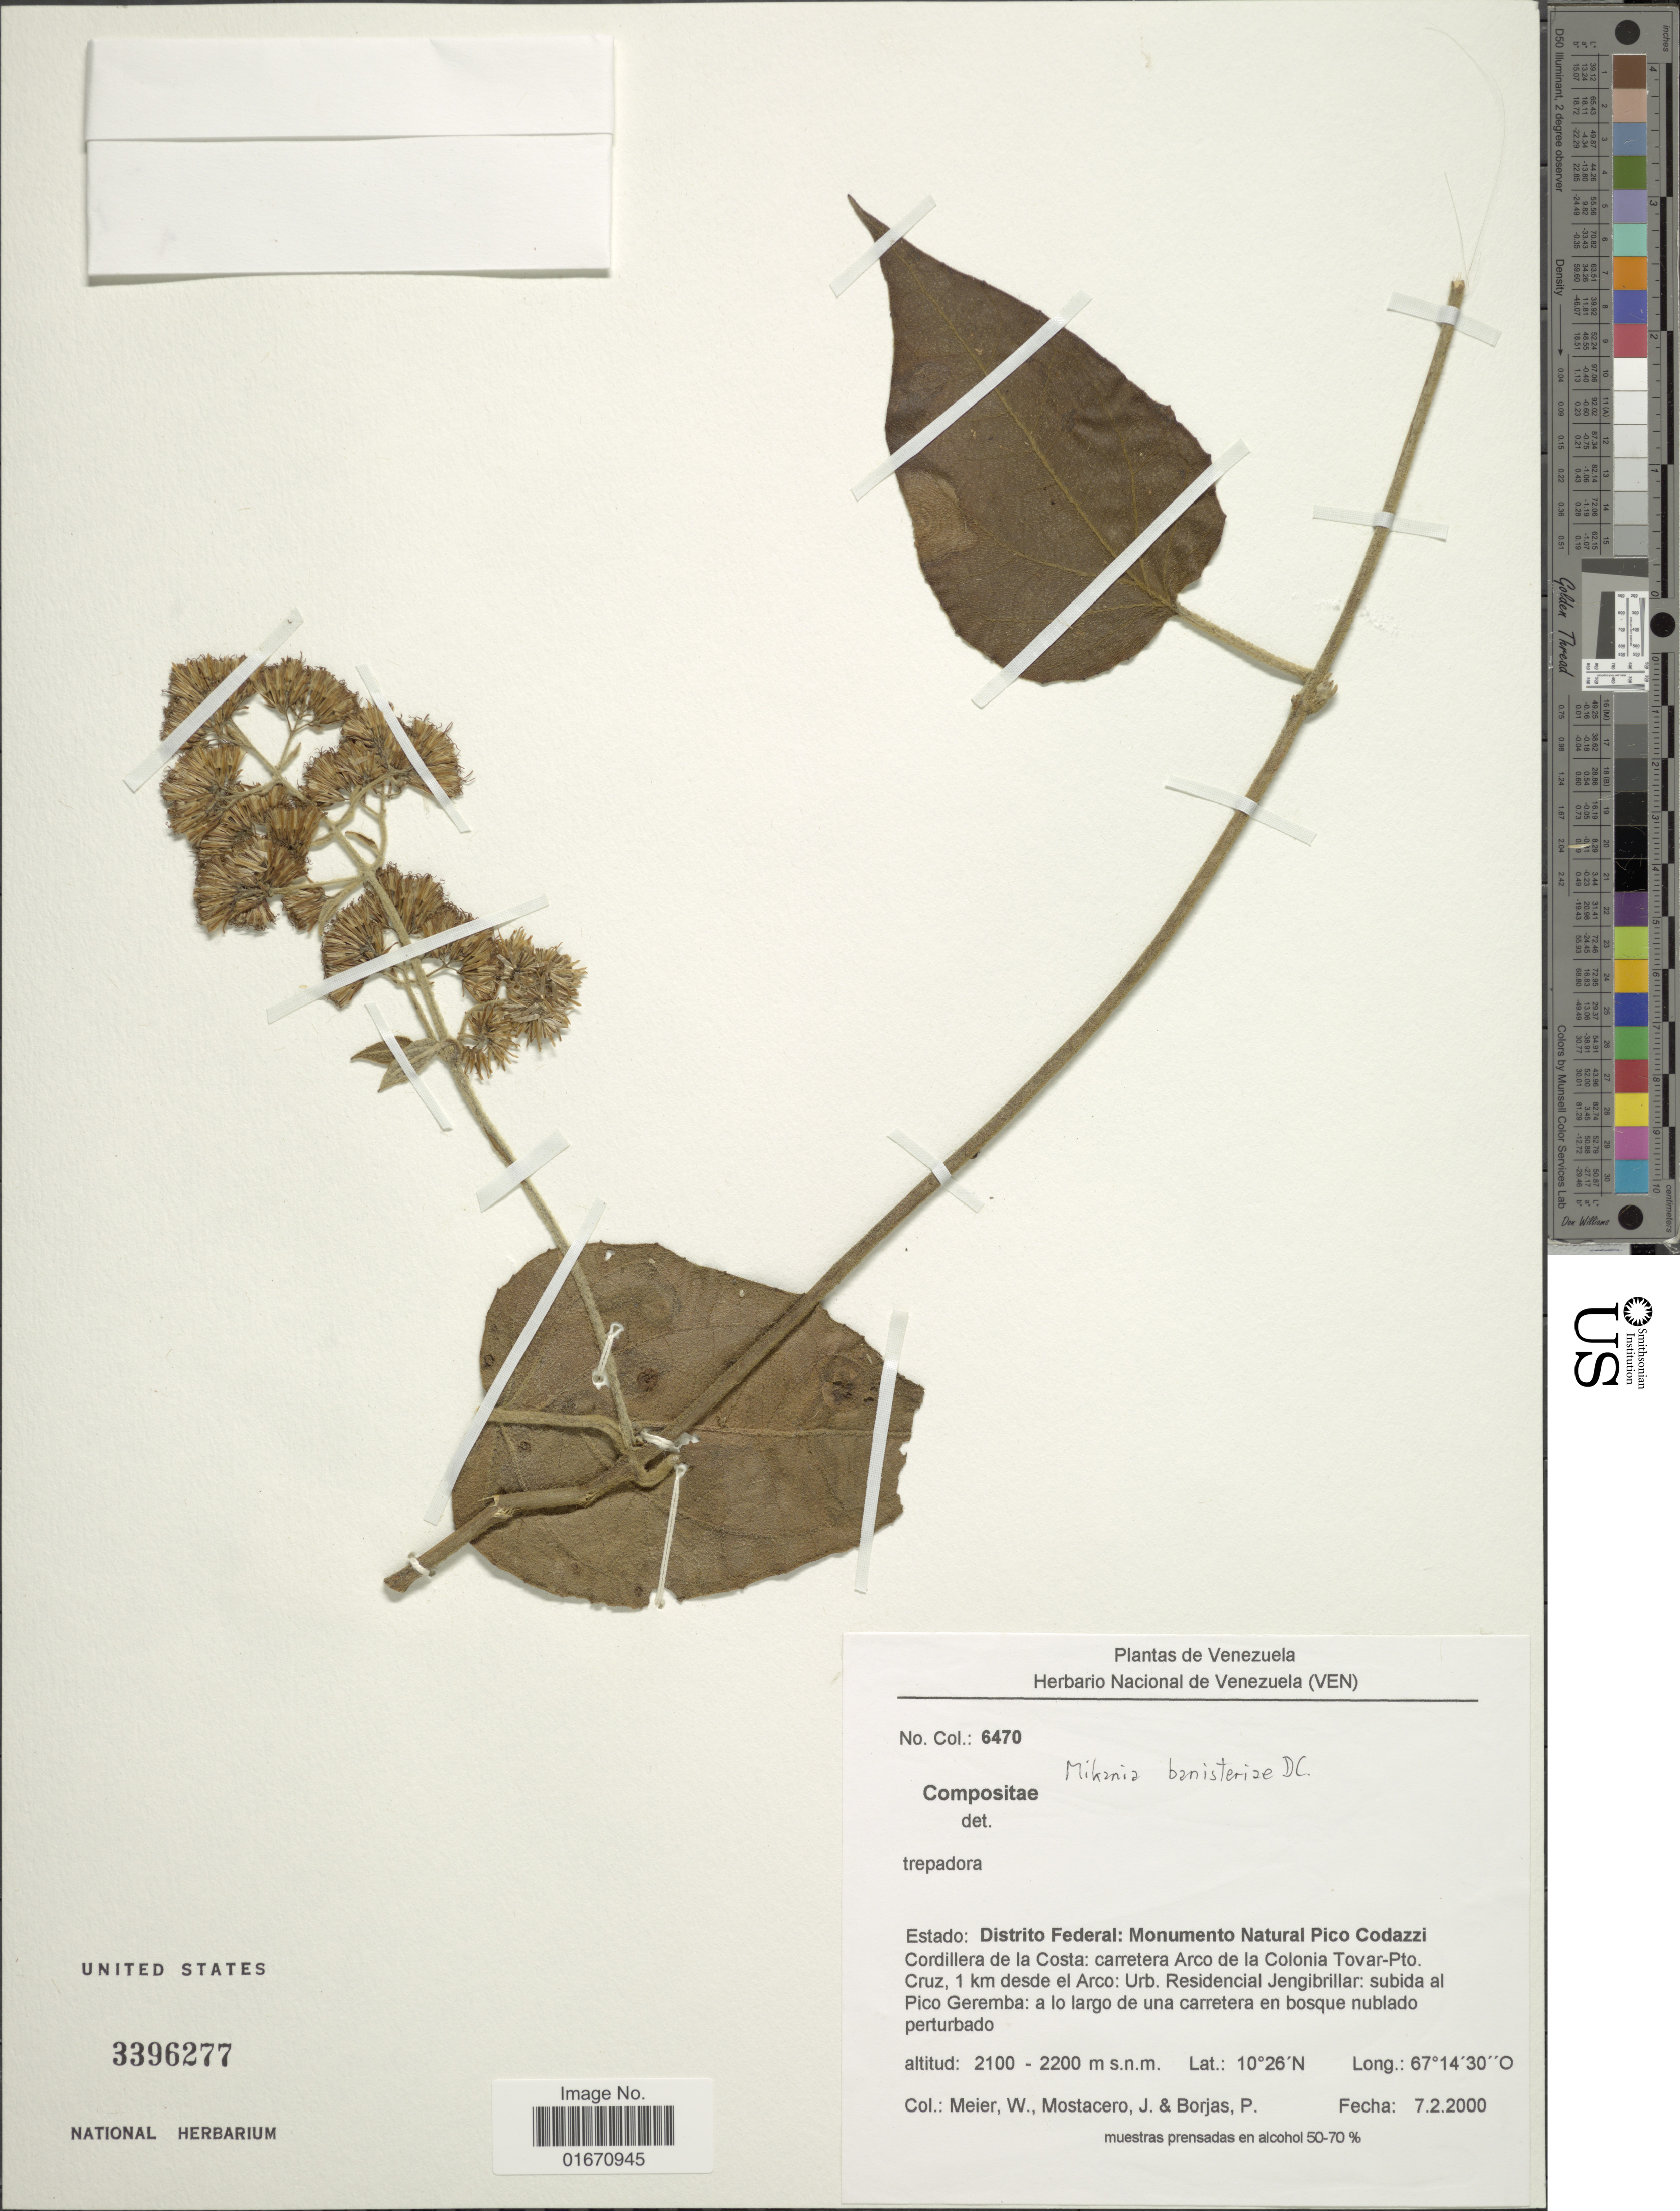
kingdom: Plantae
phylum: Tracheophyta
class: Magnoliopsida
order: Asterales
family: Asteraceae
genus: Mikania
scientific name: Mikania banisteriae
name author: DC.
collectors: W. Meier, J. Mostacero & P. Borjas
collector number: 6470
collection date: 2000-02-07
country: Venezuela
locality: Estado Distrito Federal, Monumento Natural Pico Codazzi, Cordillera de la Costa, carretera Arco de la Colonia Tovar-Pto. Cruz, 1 km desde el Arco, Urb. Residencial Jengibrillar, subida el Pico Geremba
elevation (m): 2100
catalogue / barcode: US 3396277